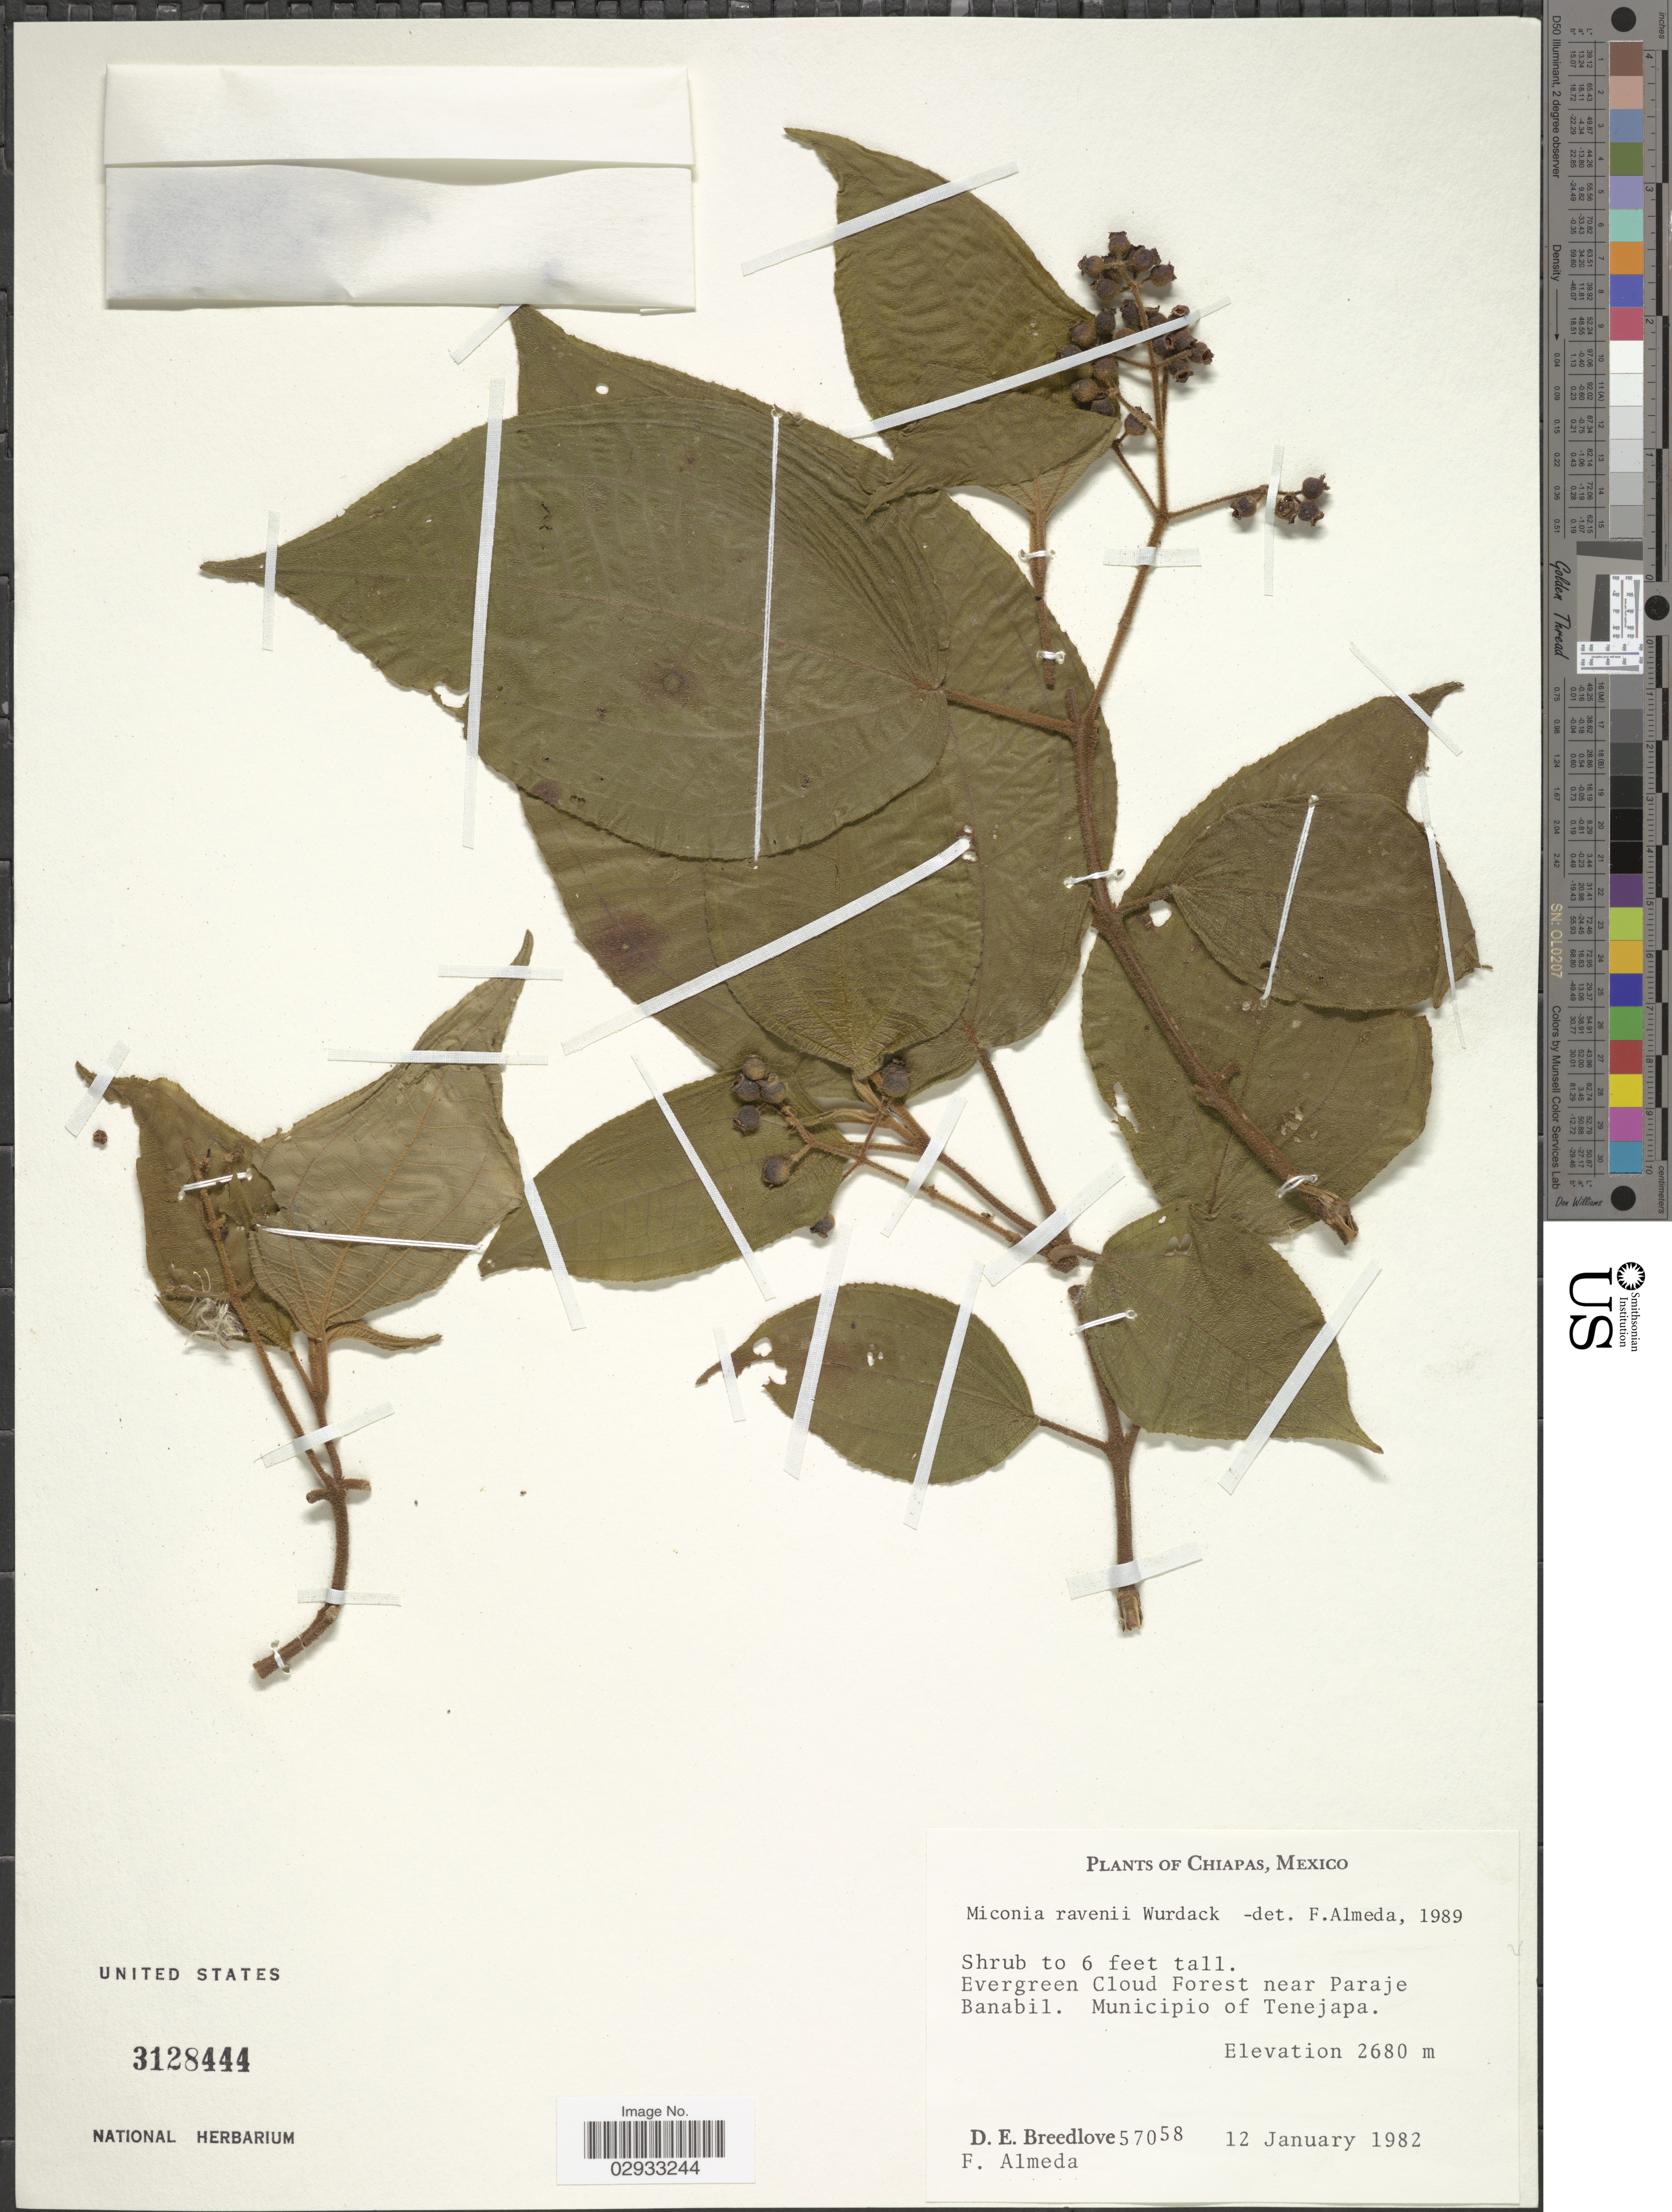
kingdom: Plantae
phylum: Tracheophyta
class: Magnoliopsida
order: Myrtales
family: Melastomataceae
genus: Miconia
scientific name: Miconia ravenii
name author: Wurdack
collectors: D. E. Breedlove & F. Almeda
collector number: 57058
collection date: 1982-01-12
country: Mexico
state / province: Chiapas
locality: Evergreen Cloud Forest near Paraje Banabil. Municipio of Tenejapa.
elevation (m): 2680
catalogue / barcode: US 3128444